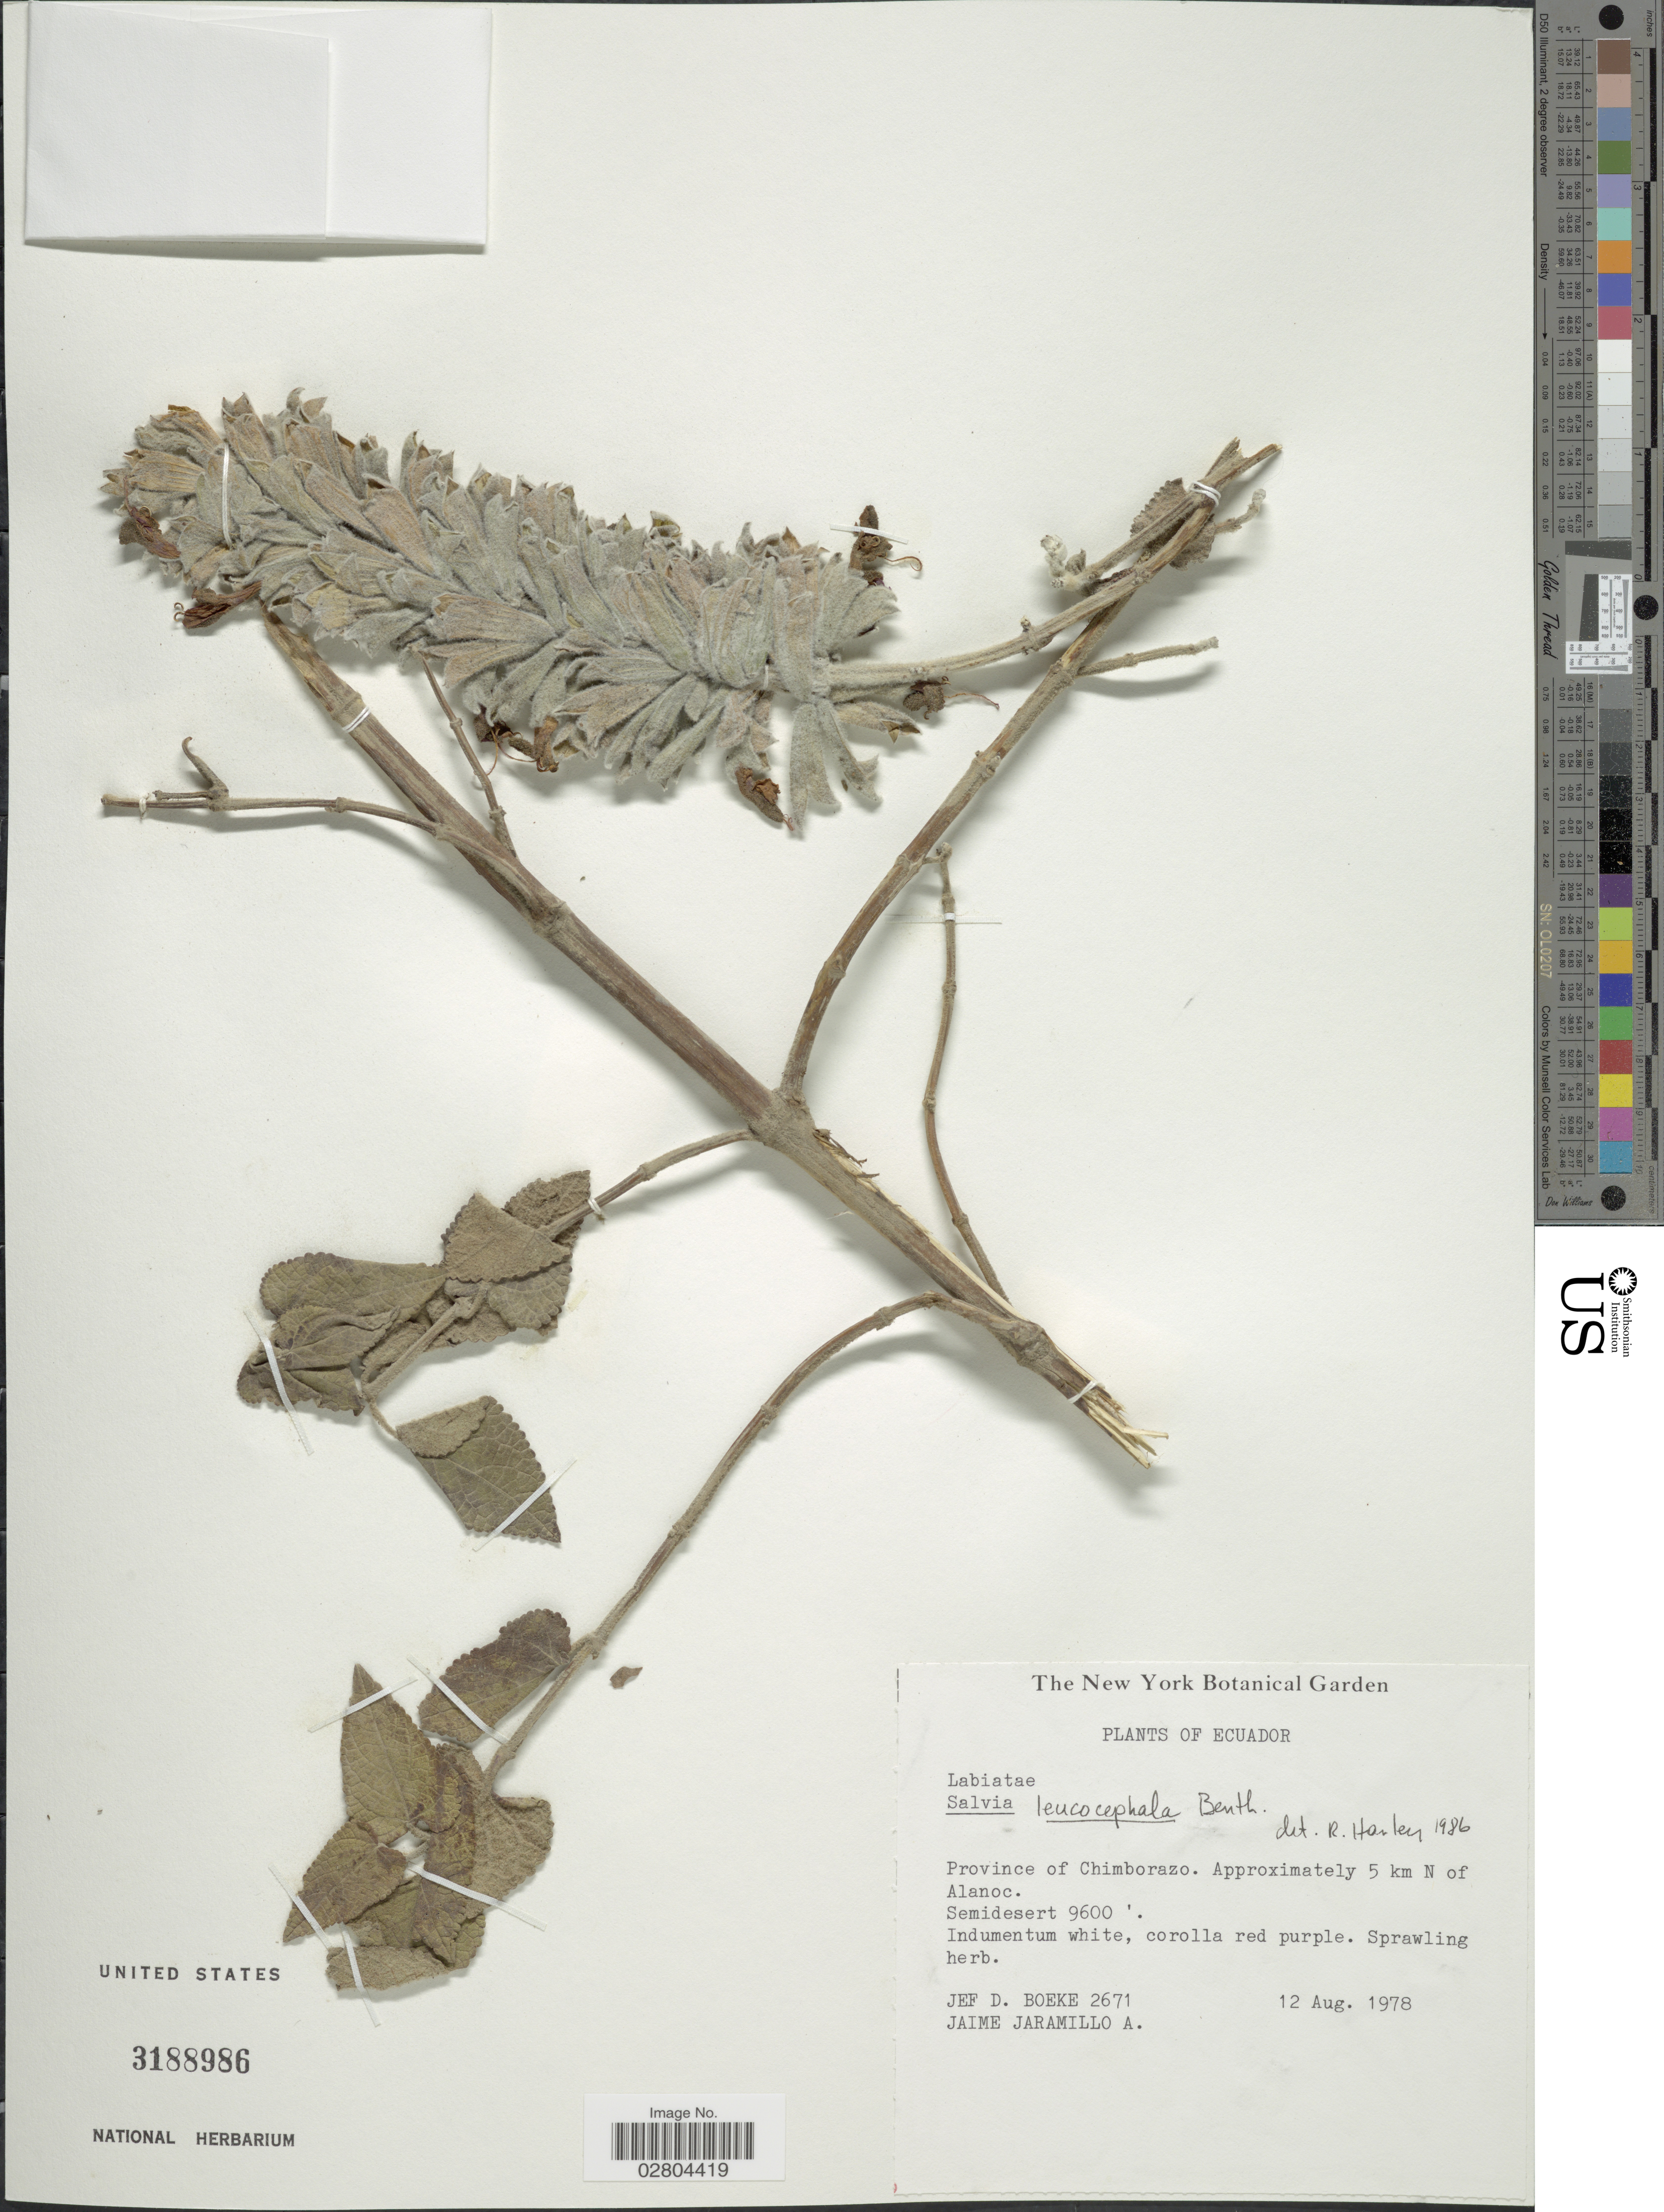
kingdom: Plantae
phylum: Tracheophyta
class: Magnoliopsida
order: Lamiales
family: Lamiaceae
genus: Salvia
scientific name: Salvia leucocephala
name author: Kunth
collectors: J. Boeke & J. L. Jaramillo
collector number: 2671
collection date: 1978-08-12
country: Ecuador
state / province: Chimborazo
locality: Approximately 5 km N of Alanoc.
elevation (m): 2926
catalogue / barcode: US 3188986